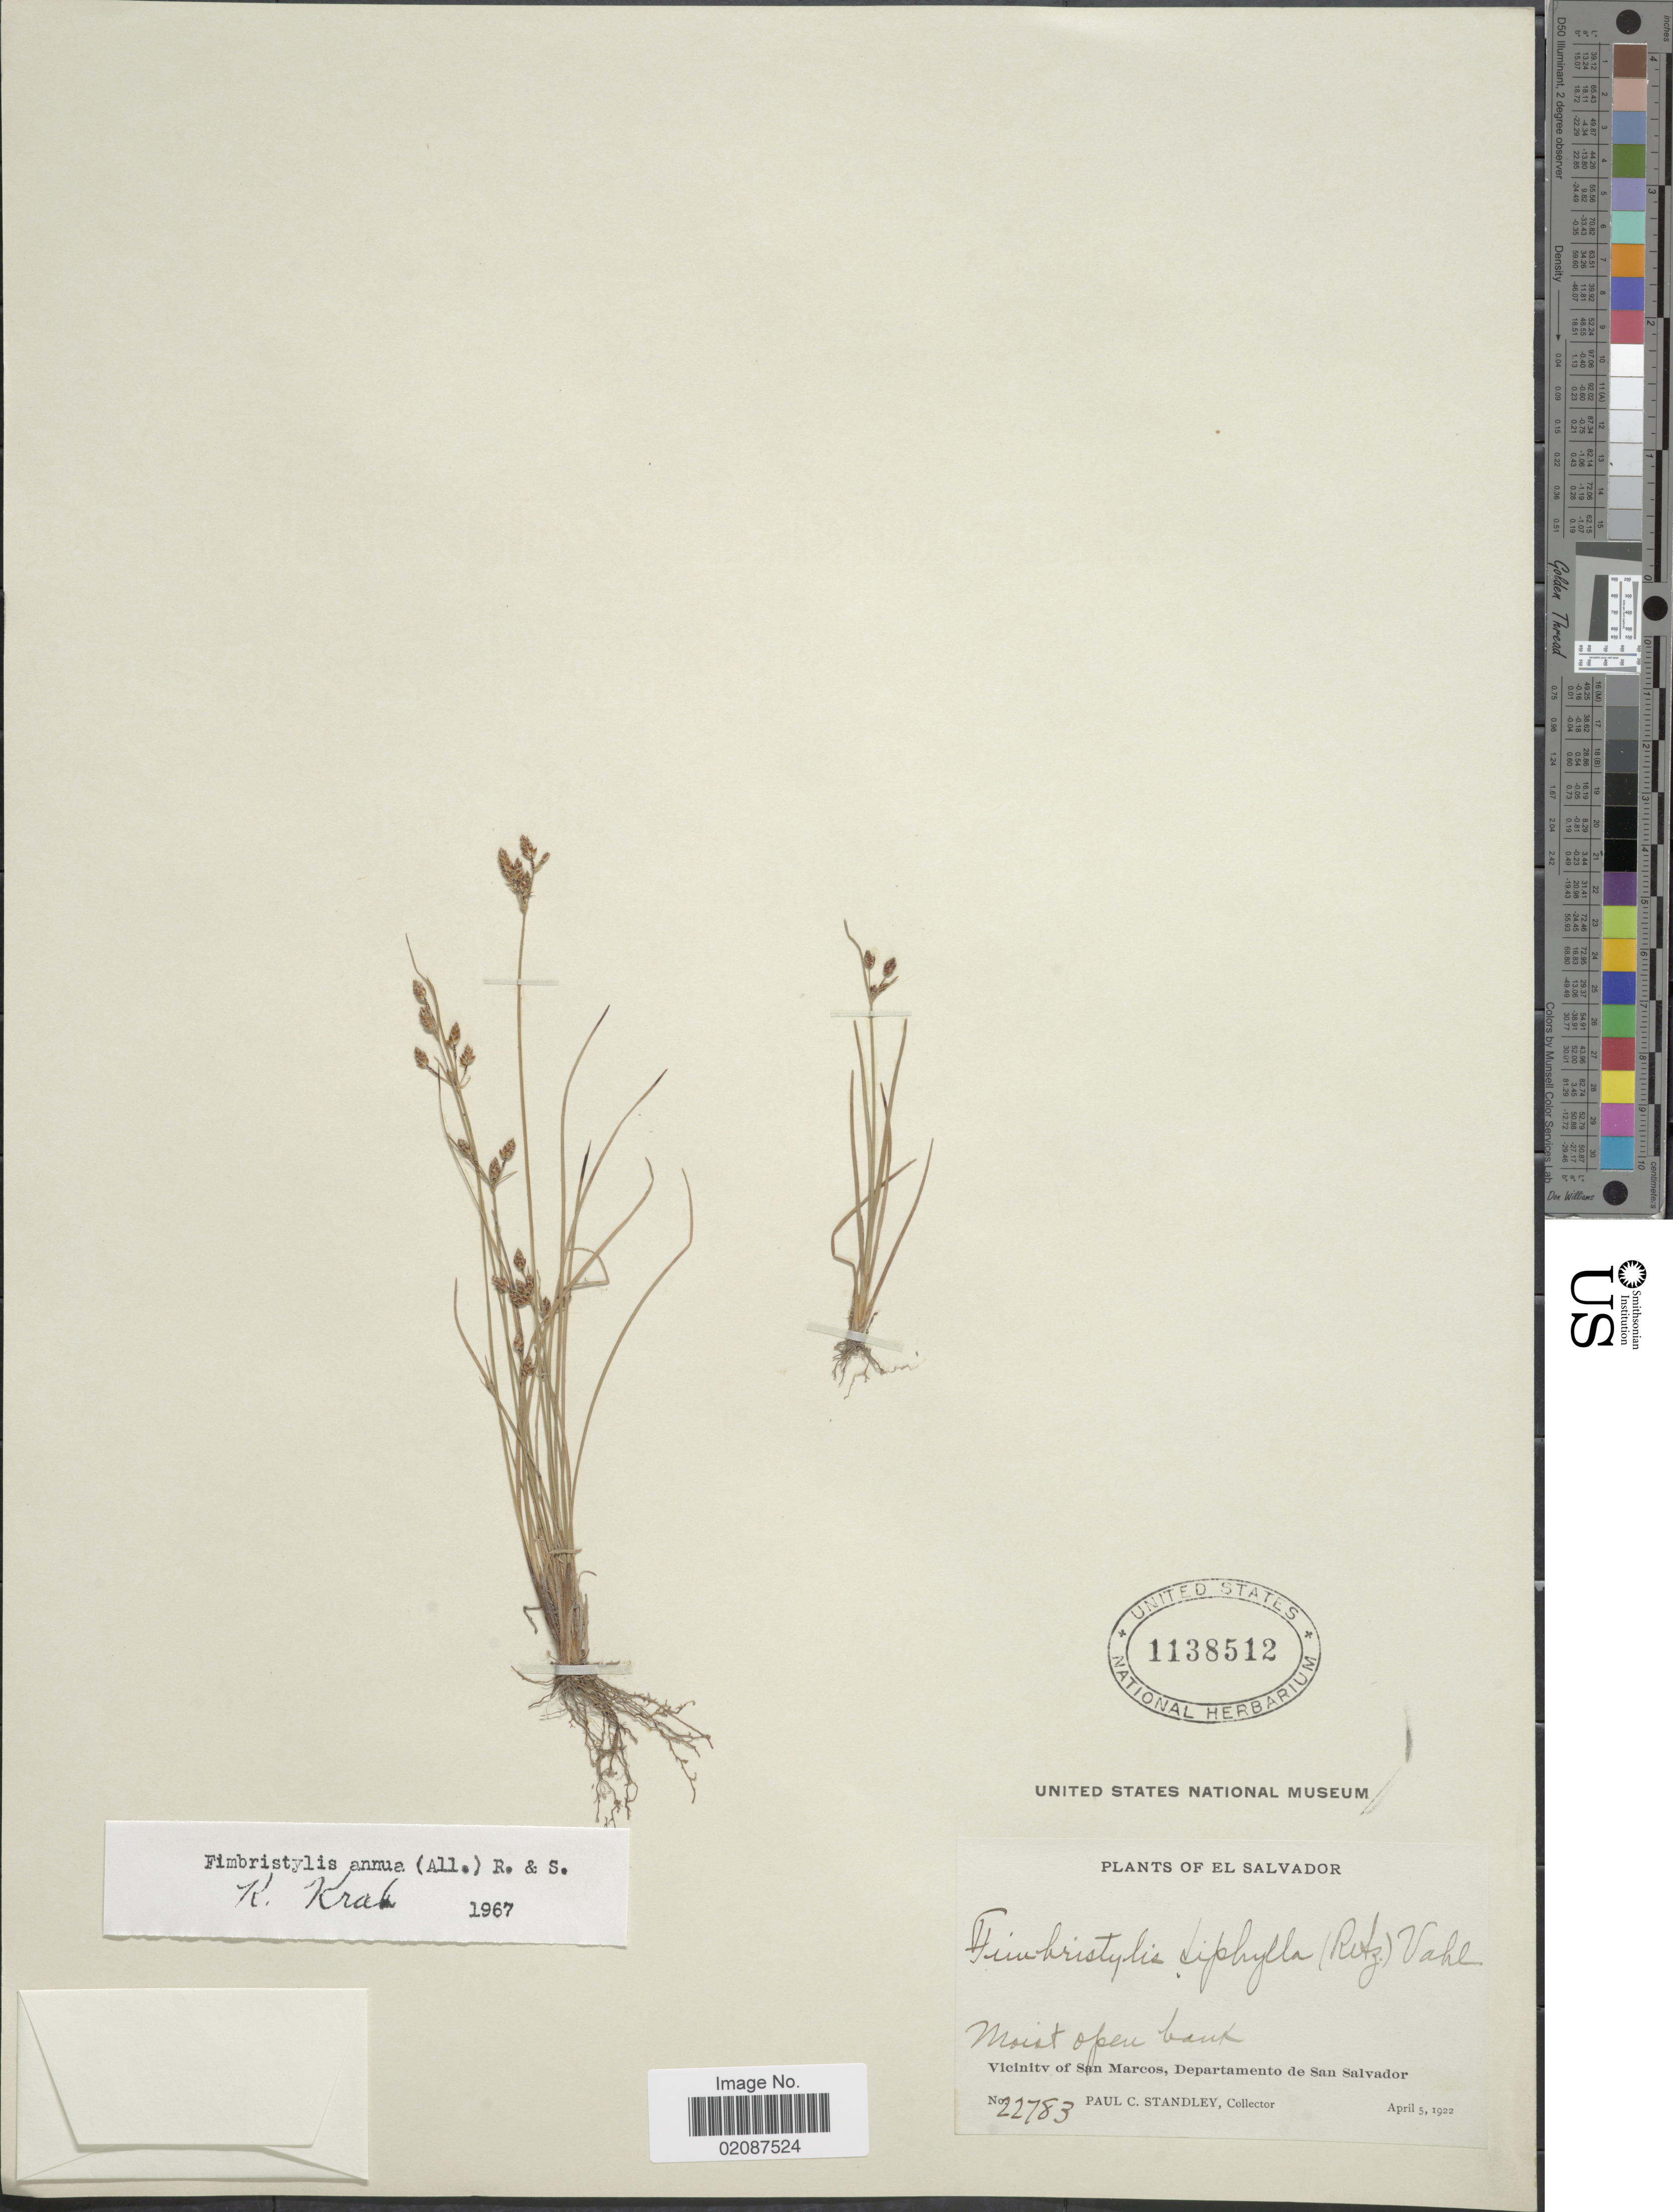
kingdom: Plantae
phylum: Tracheophyta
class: Liliopsida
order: Poales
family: Cyperaceae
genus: Fimbristylis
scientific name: Fimbristylis annua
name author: (All.) Roem. & Schult.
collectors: P. C. Standley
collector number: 22783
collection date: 1922-04-05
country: El Salvador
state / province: San Salvador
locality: Vicinity of San Marcos, Departamento de San Salvador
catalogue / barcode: US 1138512